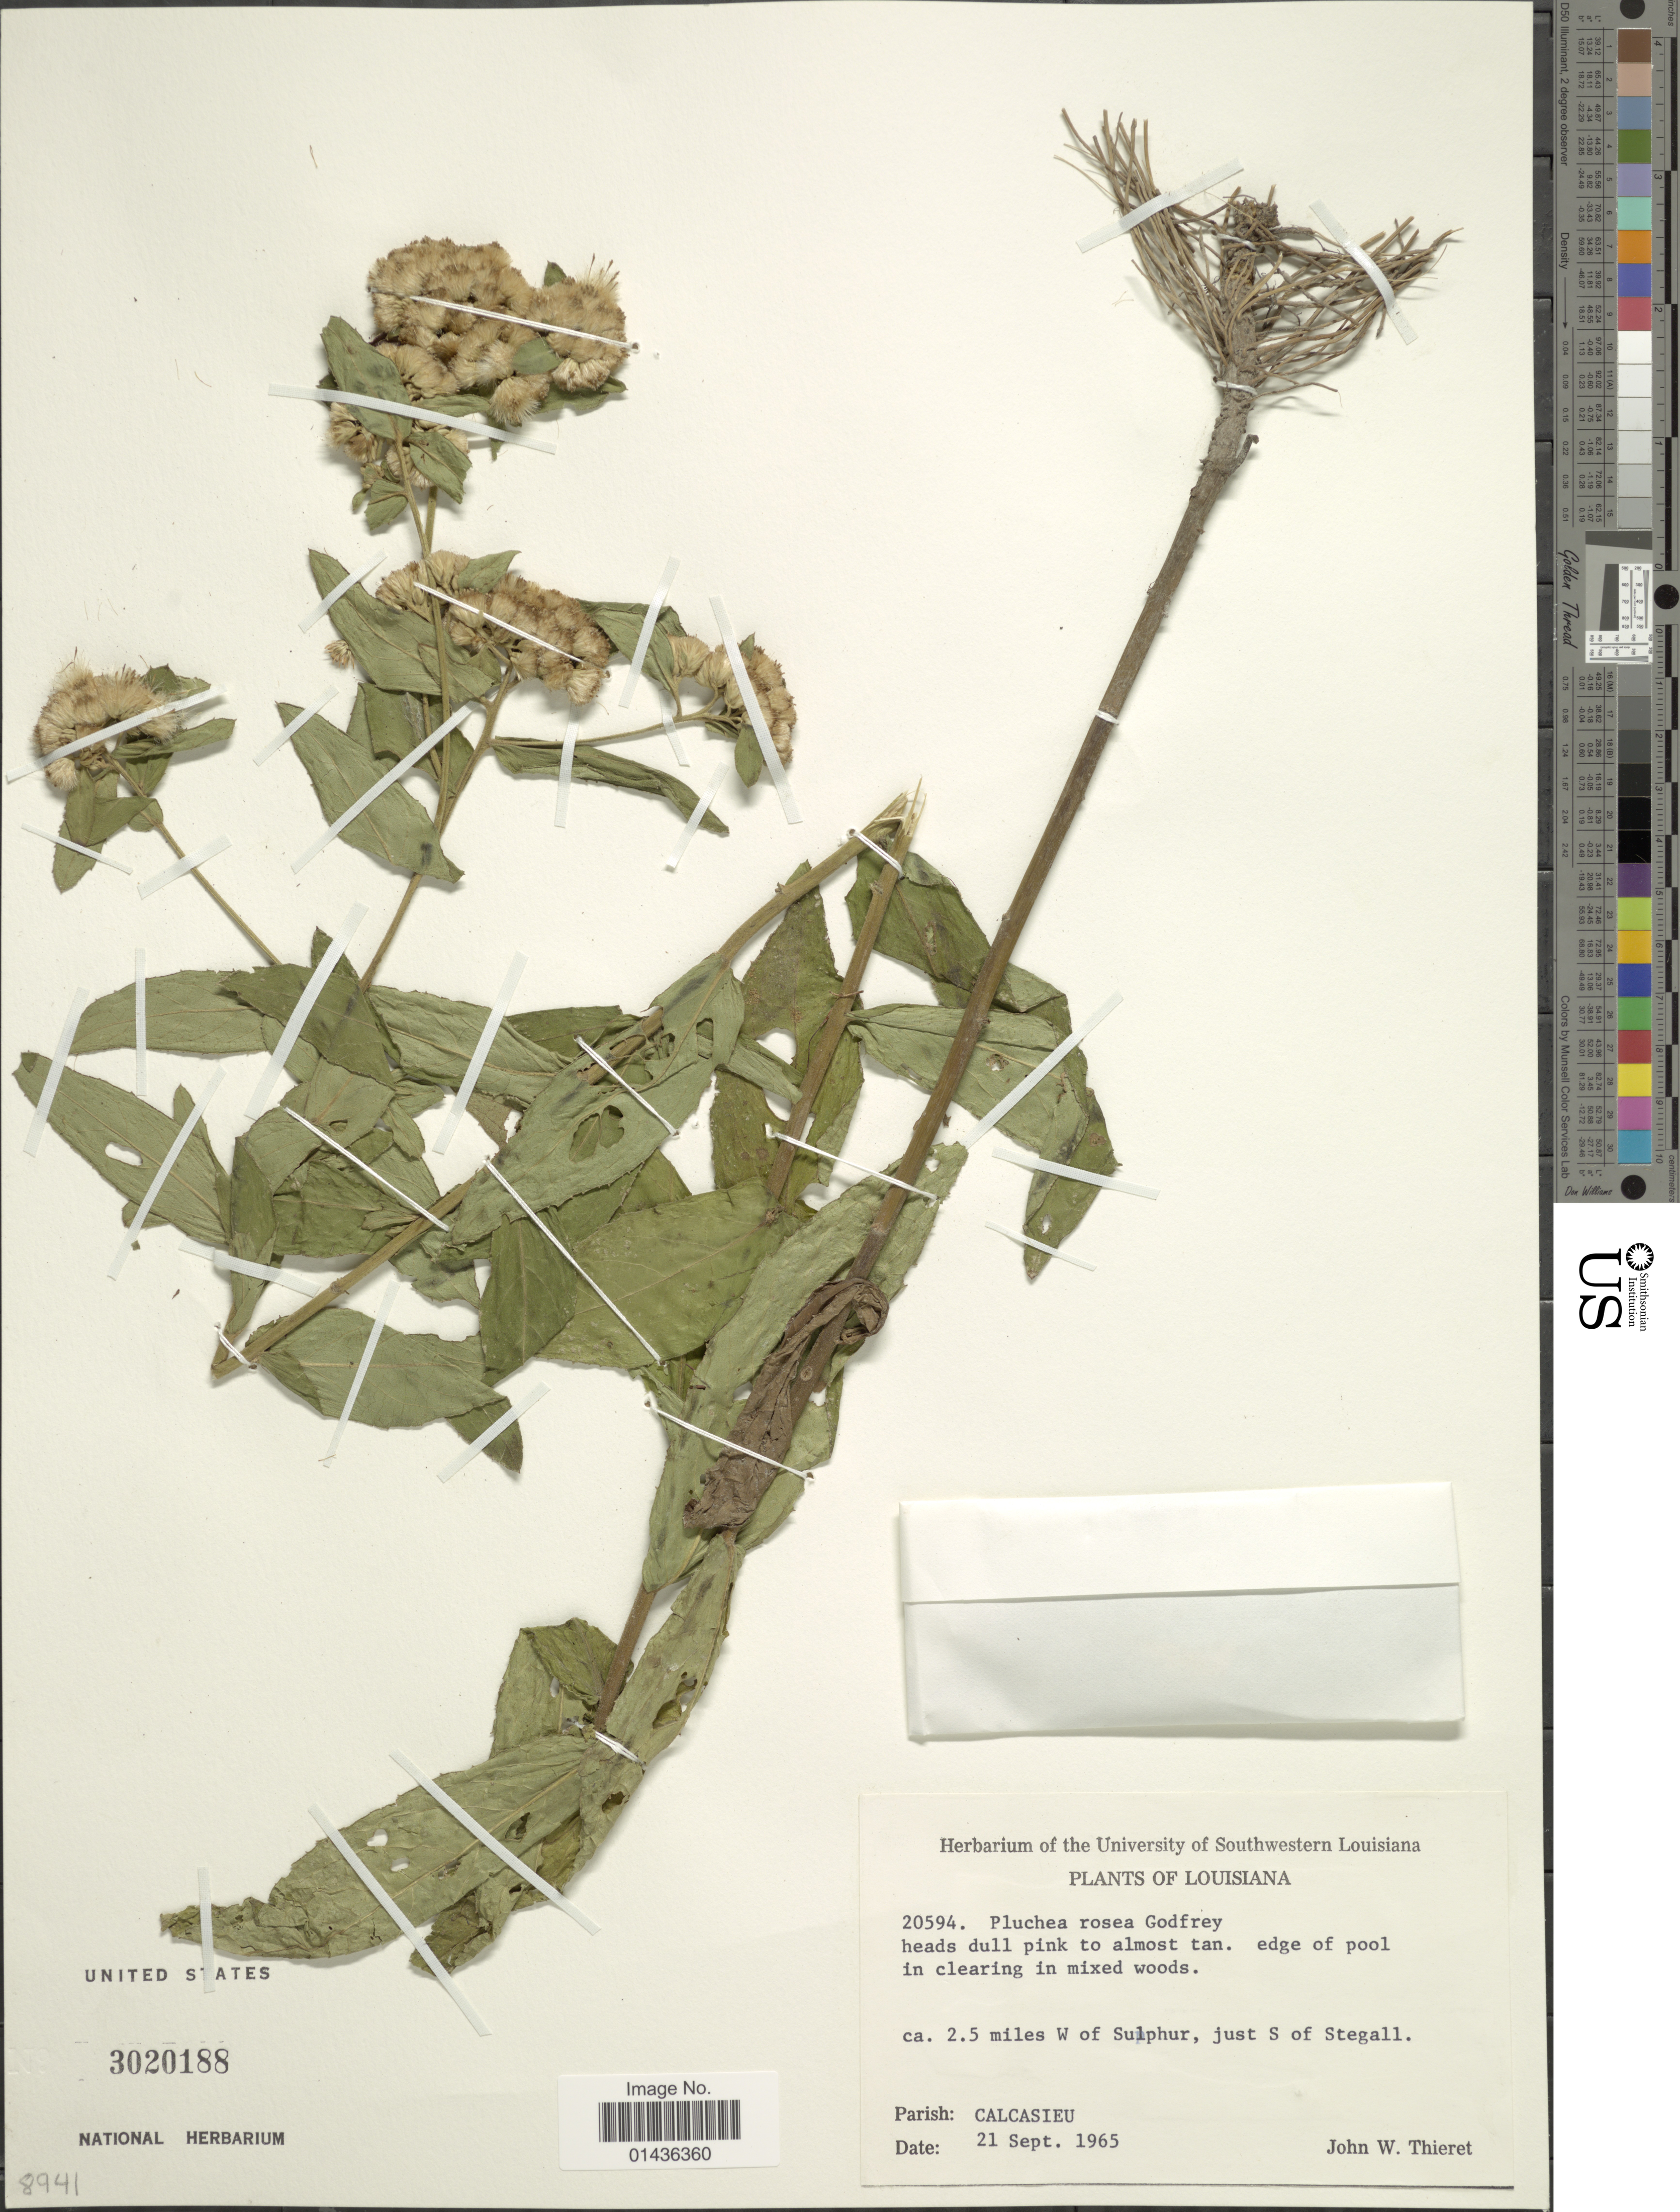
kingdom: Plantae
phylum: Tracheophyta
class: Magnoliopsida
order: Asterales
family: Asteraceae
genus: Pluchea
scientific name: Pluchea rosea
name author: R.K. Godfrey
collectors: J. W. Thieret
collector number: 20594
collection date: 1965-09-21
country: United States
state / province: Louisiana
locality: Ca 2.5 miles W of Sulphur, just S of Stegall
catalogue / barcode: US 3020188